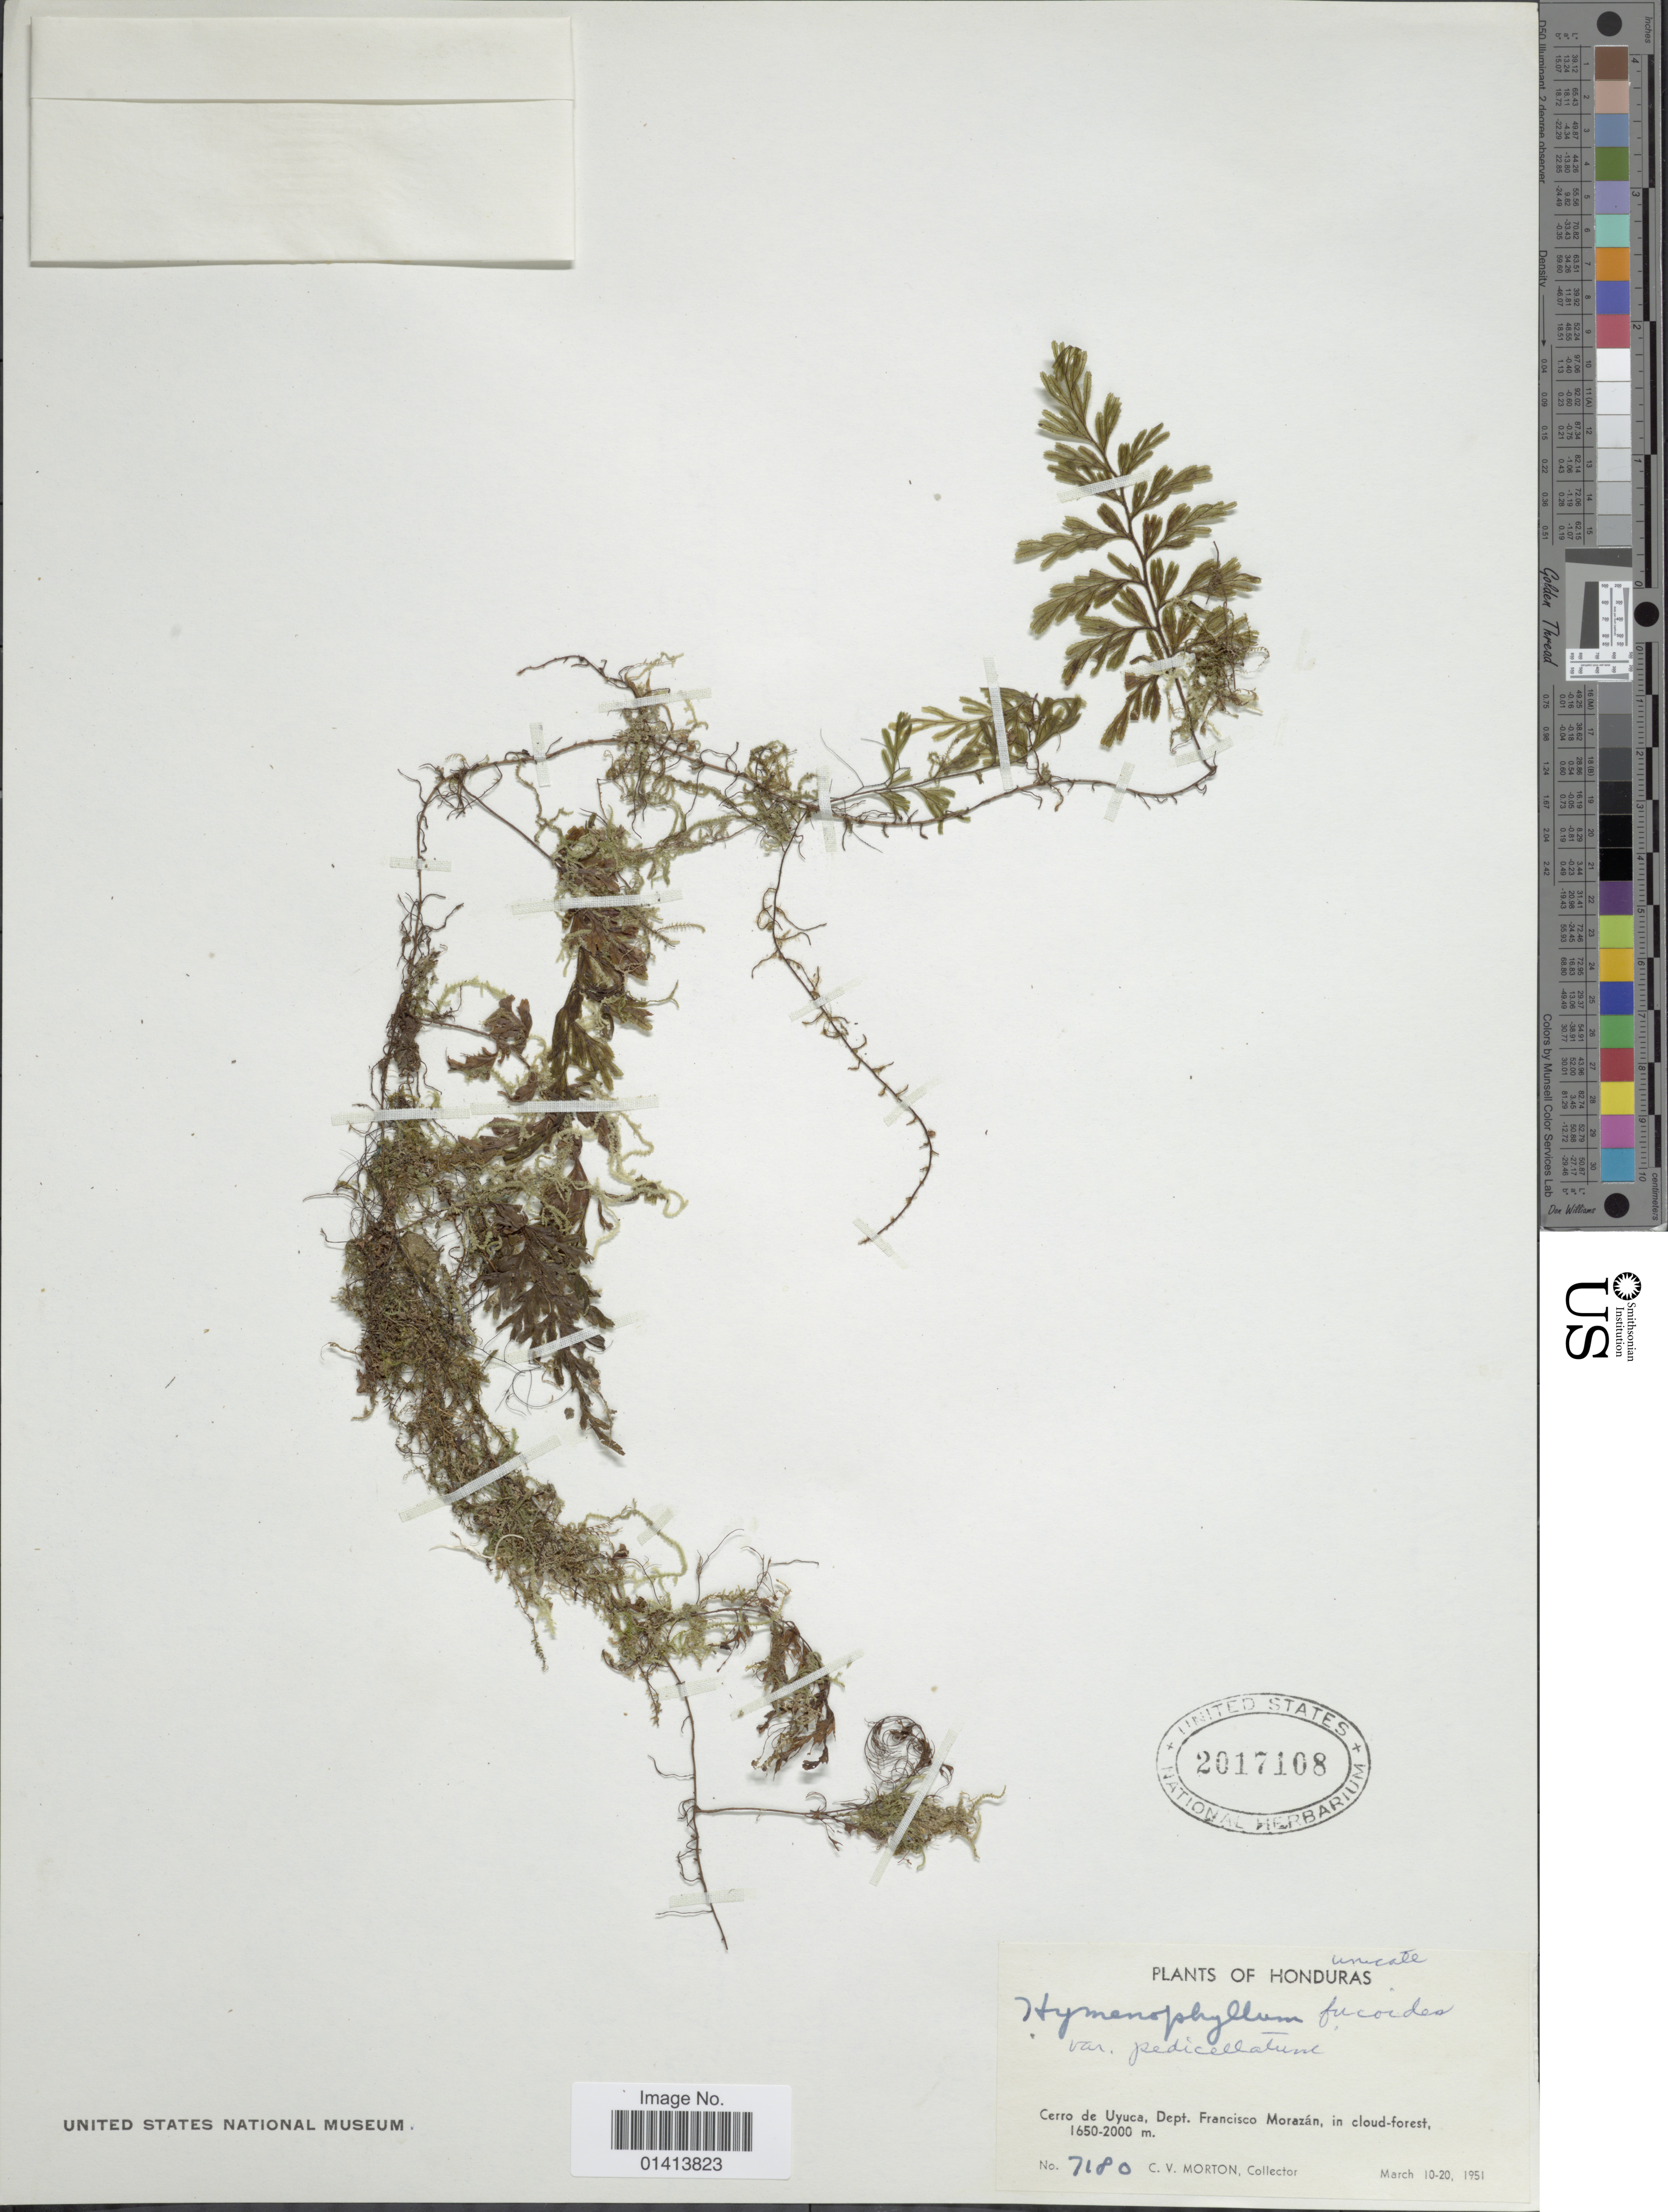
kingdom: Plantae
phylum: Tracheophyta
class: Polypodiopsida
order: Hymenophyllales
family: Hymenophyllaceae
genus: Hymenophyllum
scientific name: Hymenophyllum fucoides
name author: (Sw.) Sw.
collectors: C. V. Morton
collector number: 7180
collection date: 1951-03-10/1951-03-20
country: Honduras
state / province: Fco. Morazán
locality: Cerro de Uyuca, Dept Francisco Morazán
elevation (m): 1650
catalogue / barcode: US 2017108